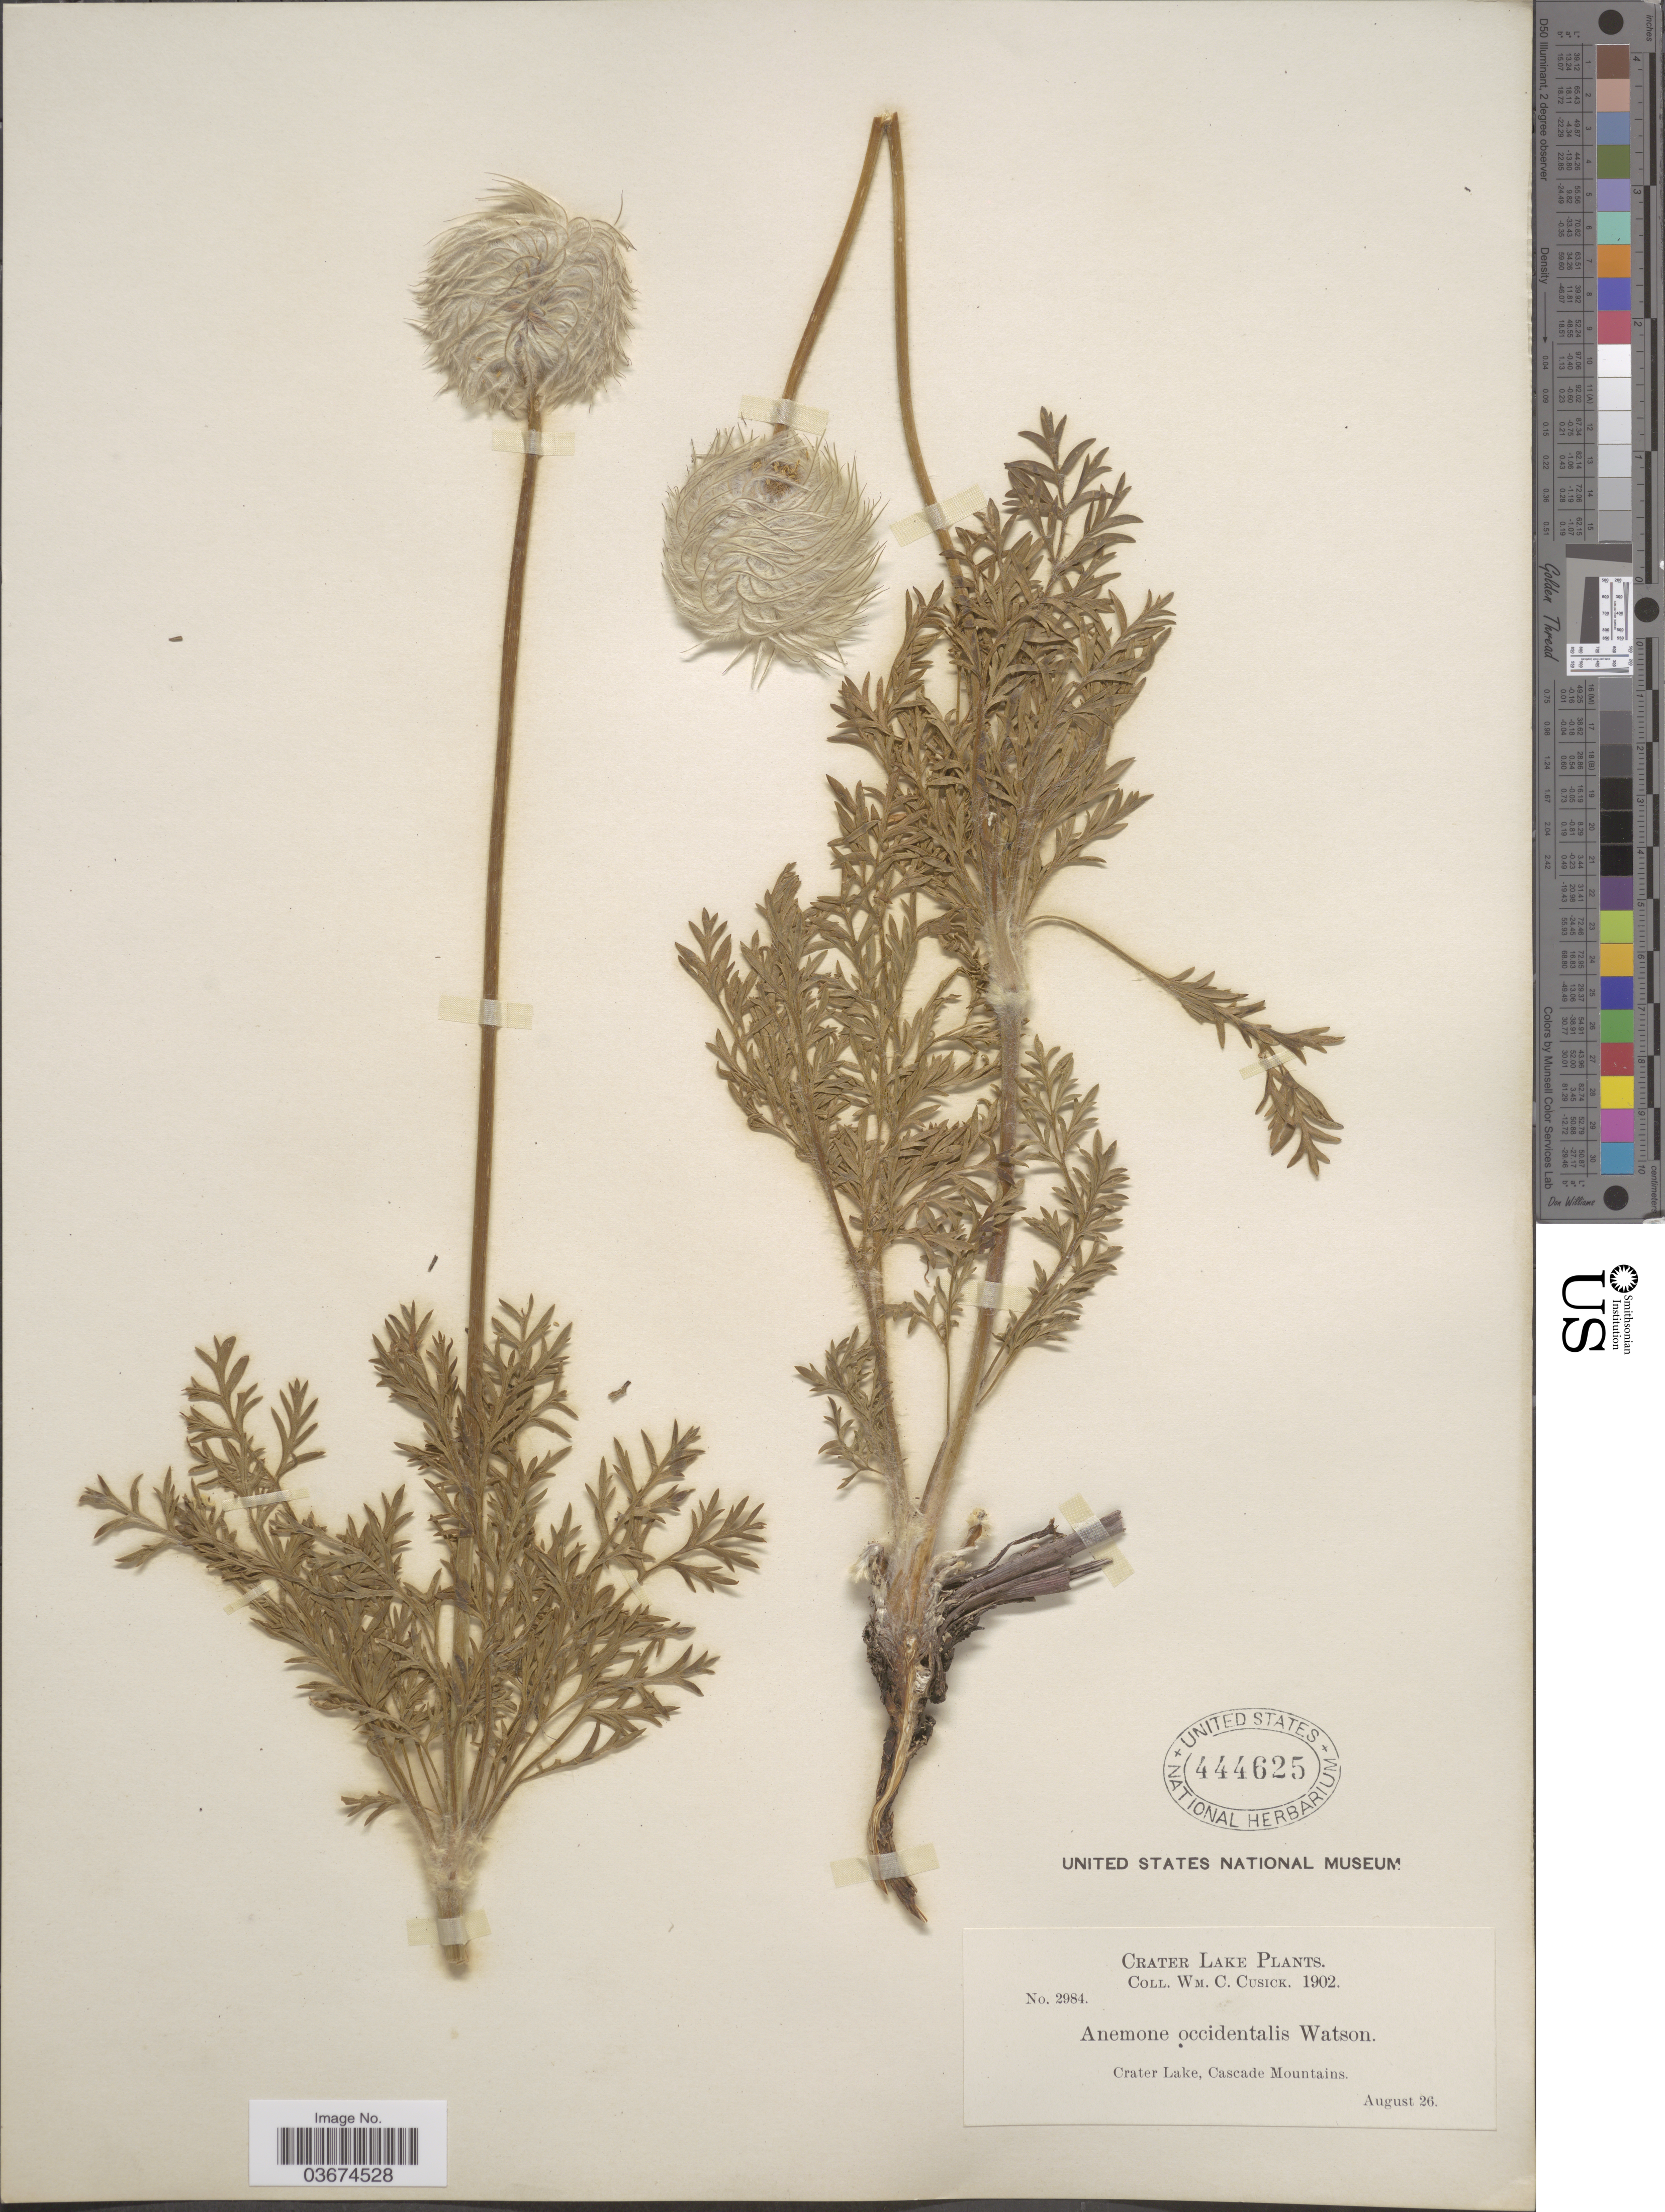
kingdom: Plantae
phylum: Tracheophyta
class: Magnoliopsida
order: Ranunculales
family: Ranunculaceae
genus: Pulsatilla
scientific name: Pulsatilla occidentalis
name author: (S. Watson) Freyn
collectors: W. C. Cusick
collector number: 2984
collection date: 1902-08-26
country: United States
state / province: Oregon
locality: Crater Lake, Cascade Mountains.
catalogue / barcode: US 444625